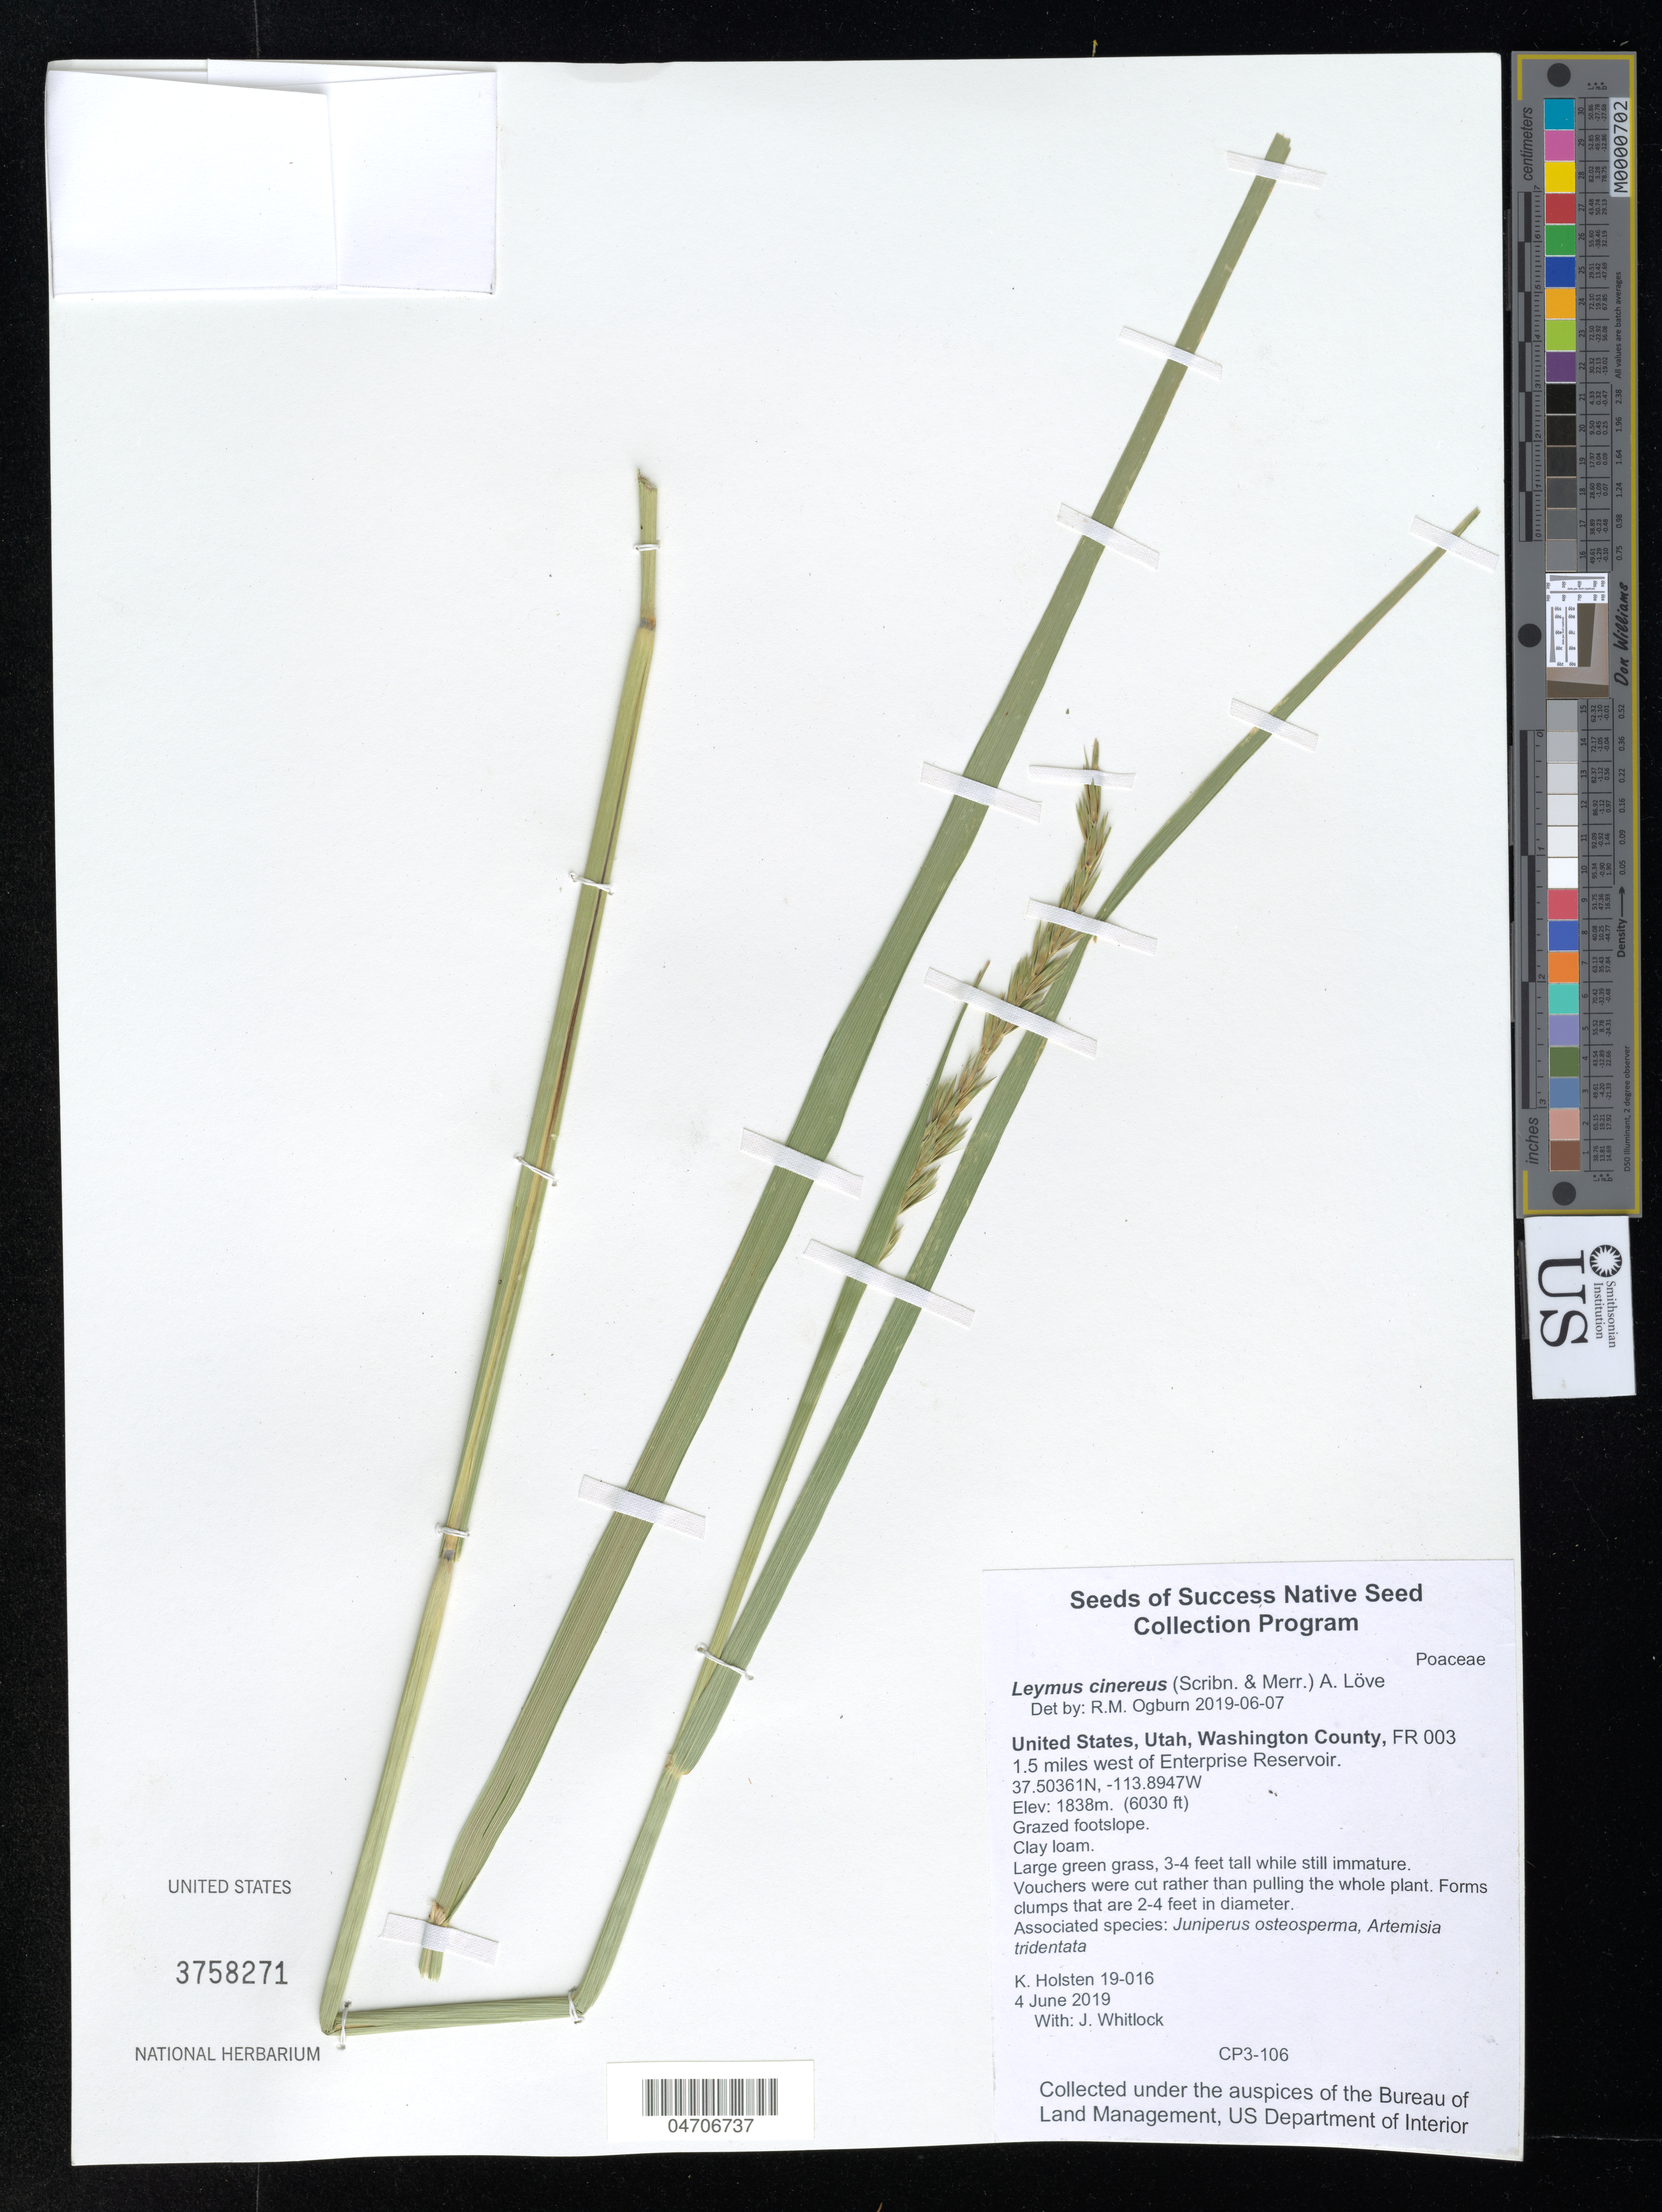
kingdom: Plantae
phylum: Tracheophyta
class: Liliopsida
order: Poales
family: Poaceae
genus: Leymus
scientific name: Leymus cinereus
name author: (Scribn. & Merr.) Á. Löve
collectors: B. Ponman & A. Quintanar Castillo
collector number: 19-016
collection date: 2019-06-04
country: United States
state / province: Utah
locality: Washington County, FR 003 1.5 miles west of Enterprise Reservoir.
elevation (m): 1838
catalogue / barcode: US 3758271